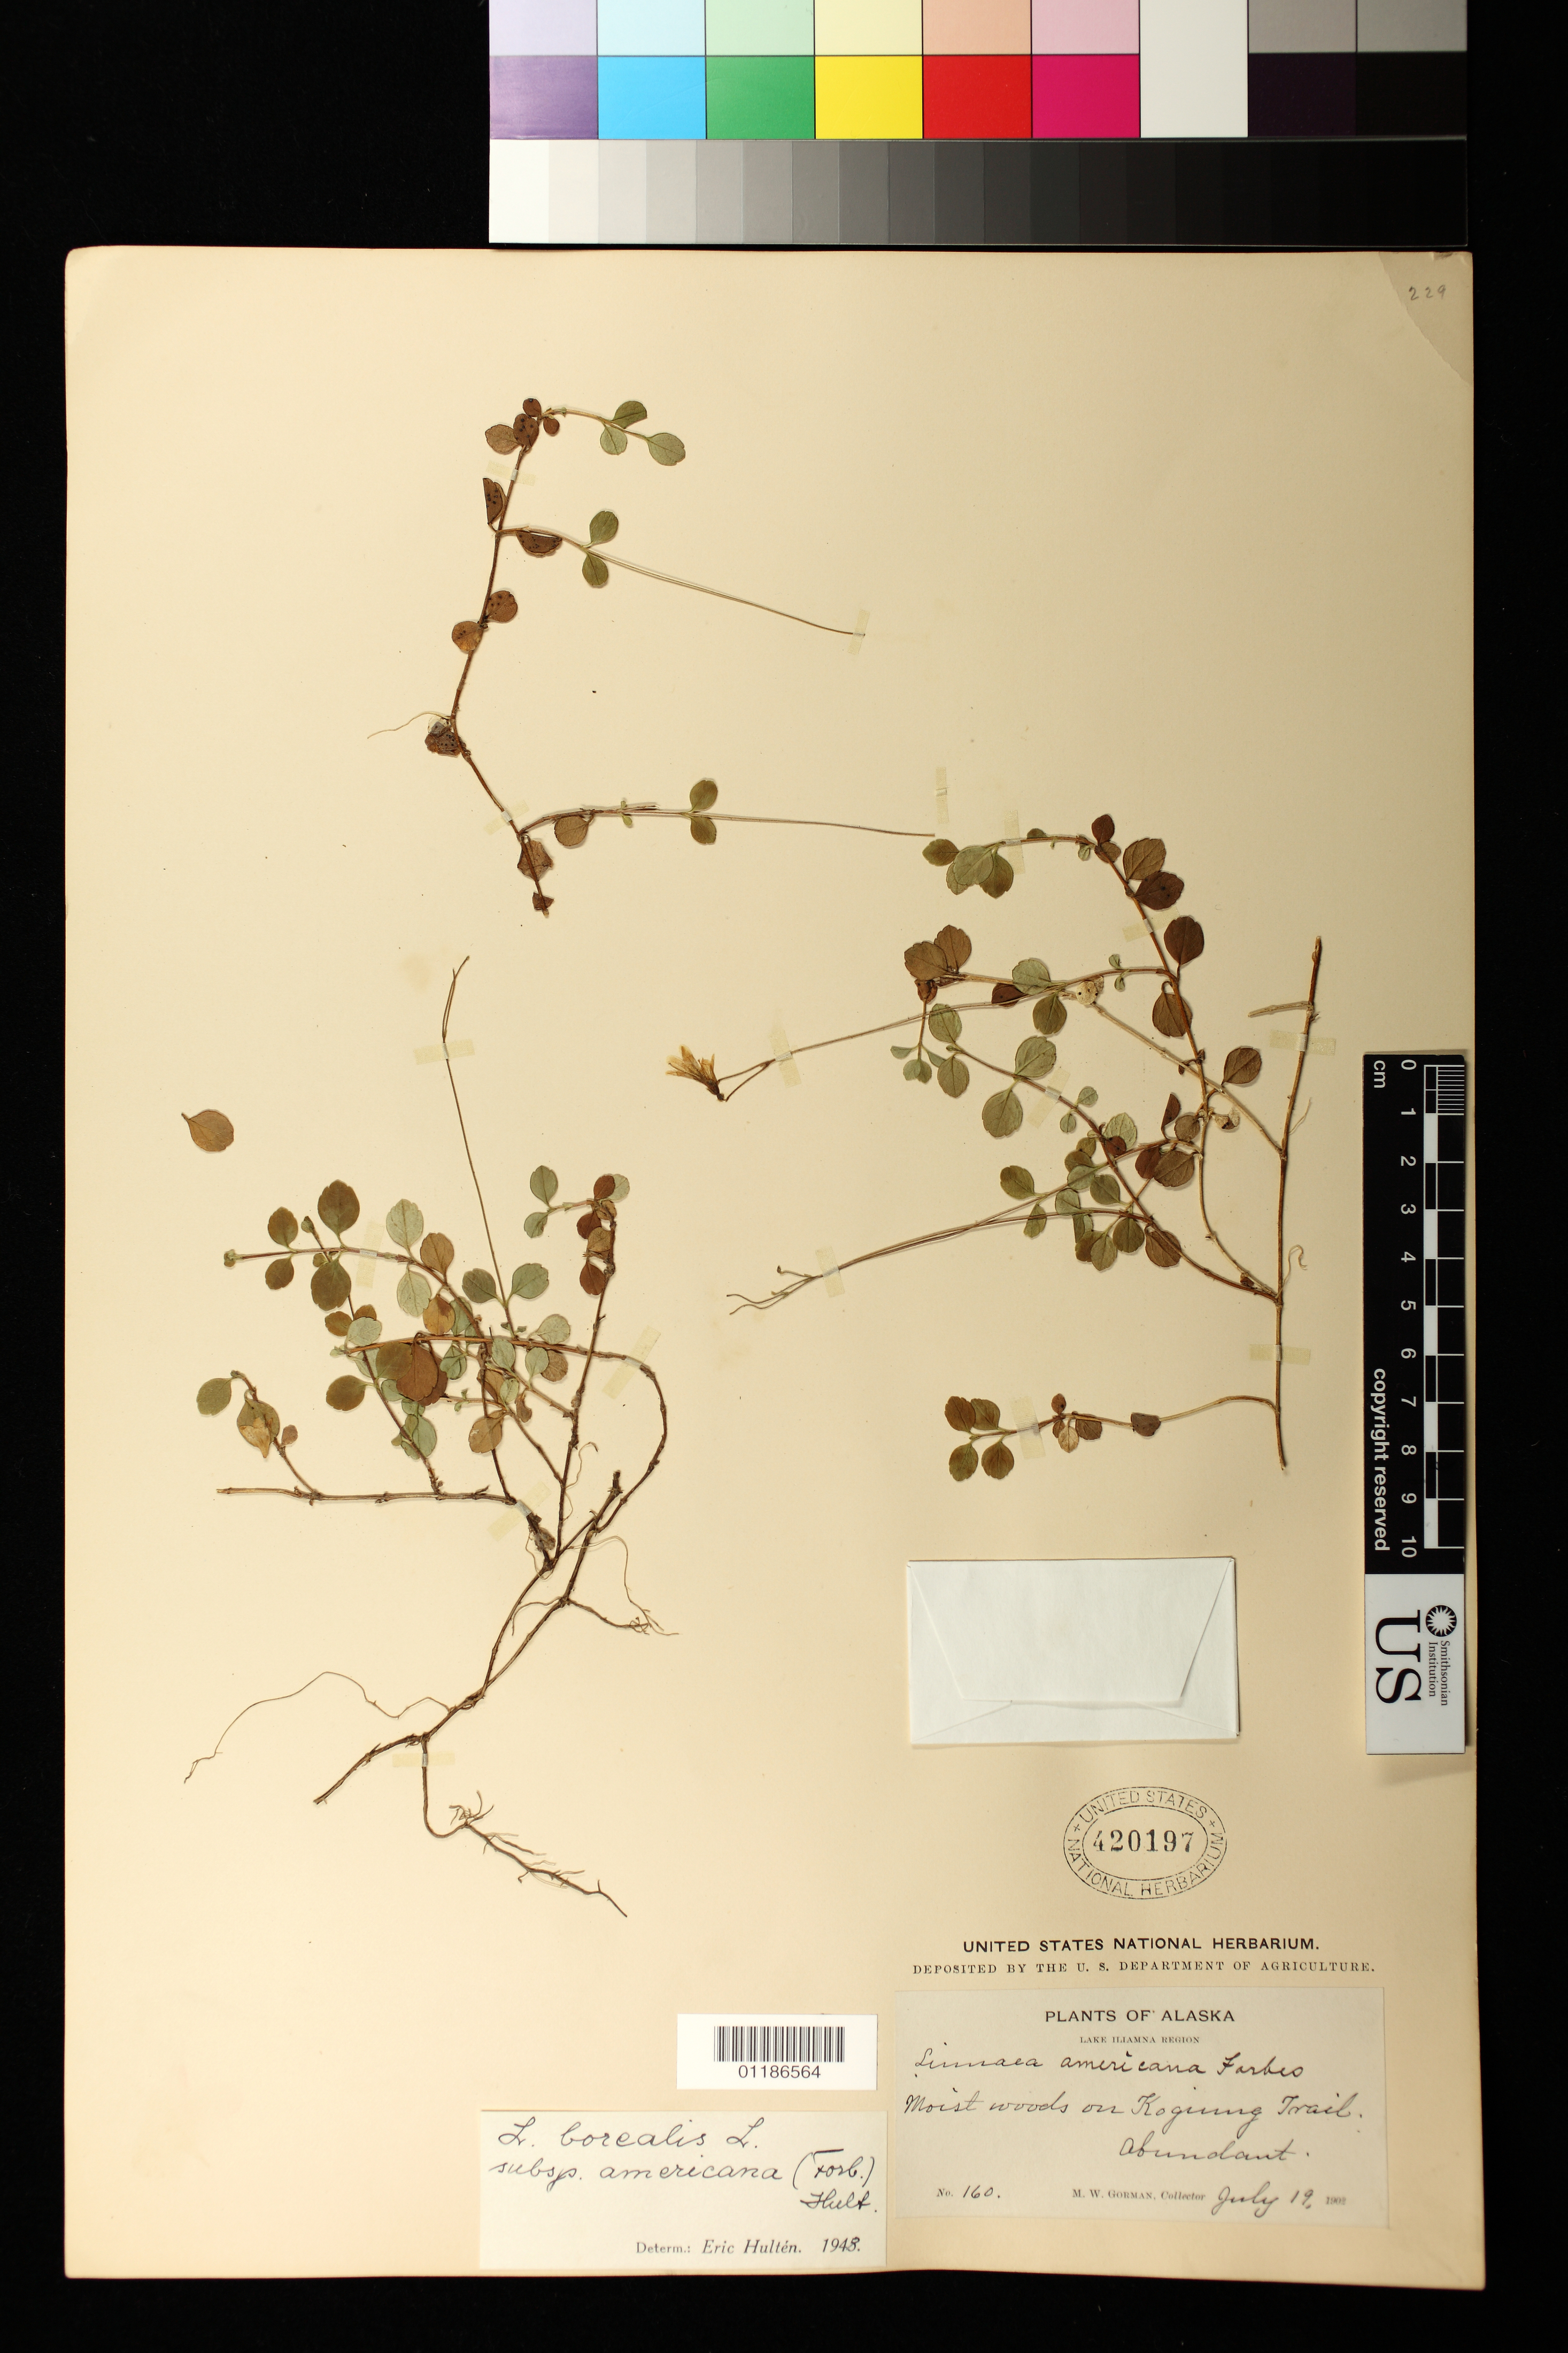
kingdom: Plantae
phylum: Tracheophyta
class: Magnoliopsida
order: Dipsacales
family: Caprifoliaceae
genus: Linnaea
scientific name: Linnaea borealis subsp. americana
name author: (J. Forbes) Hultén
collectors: M. W. Gorman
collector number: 160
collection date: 1902-07-19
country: United States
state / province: Alaska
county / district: Lake and Peninsula Borough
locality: Moist woods on Koguing Trail.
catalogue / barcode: US 420197